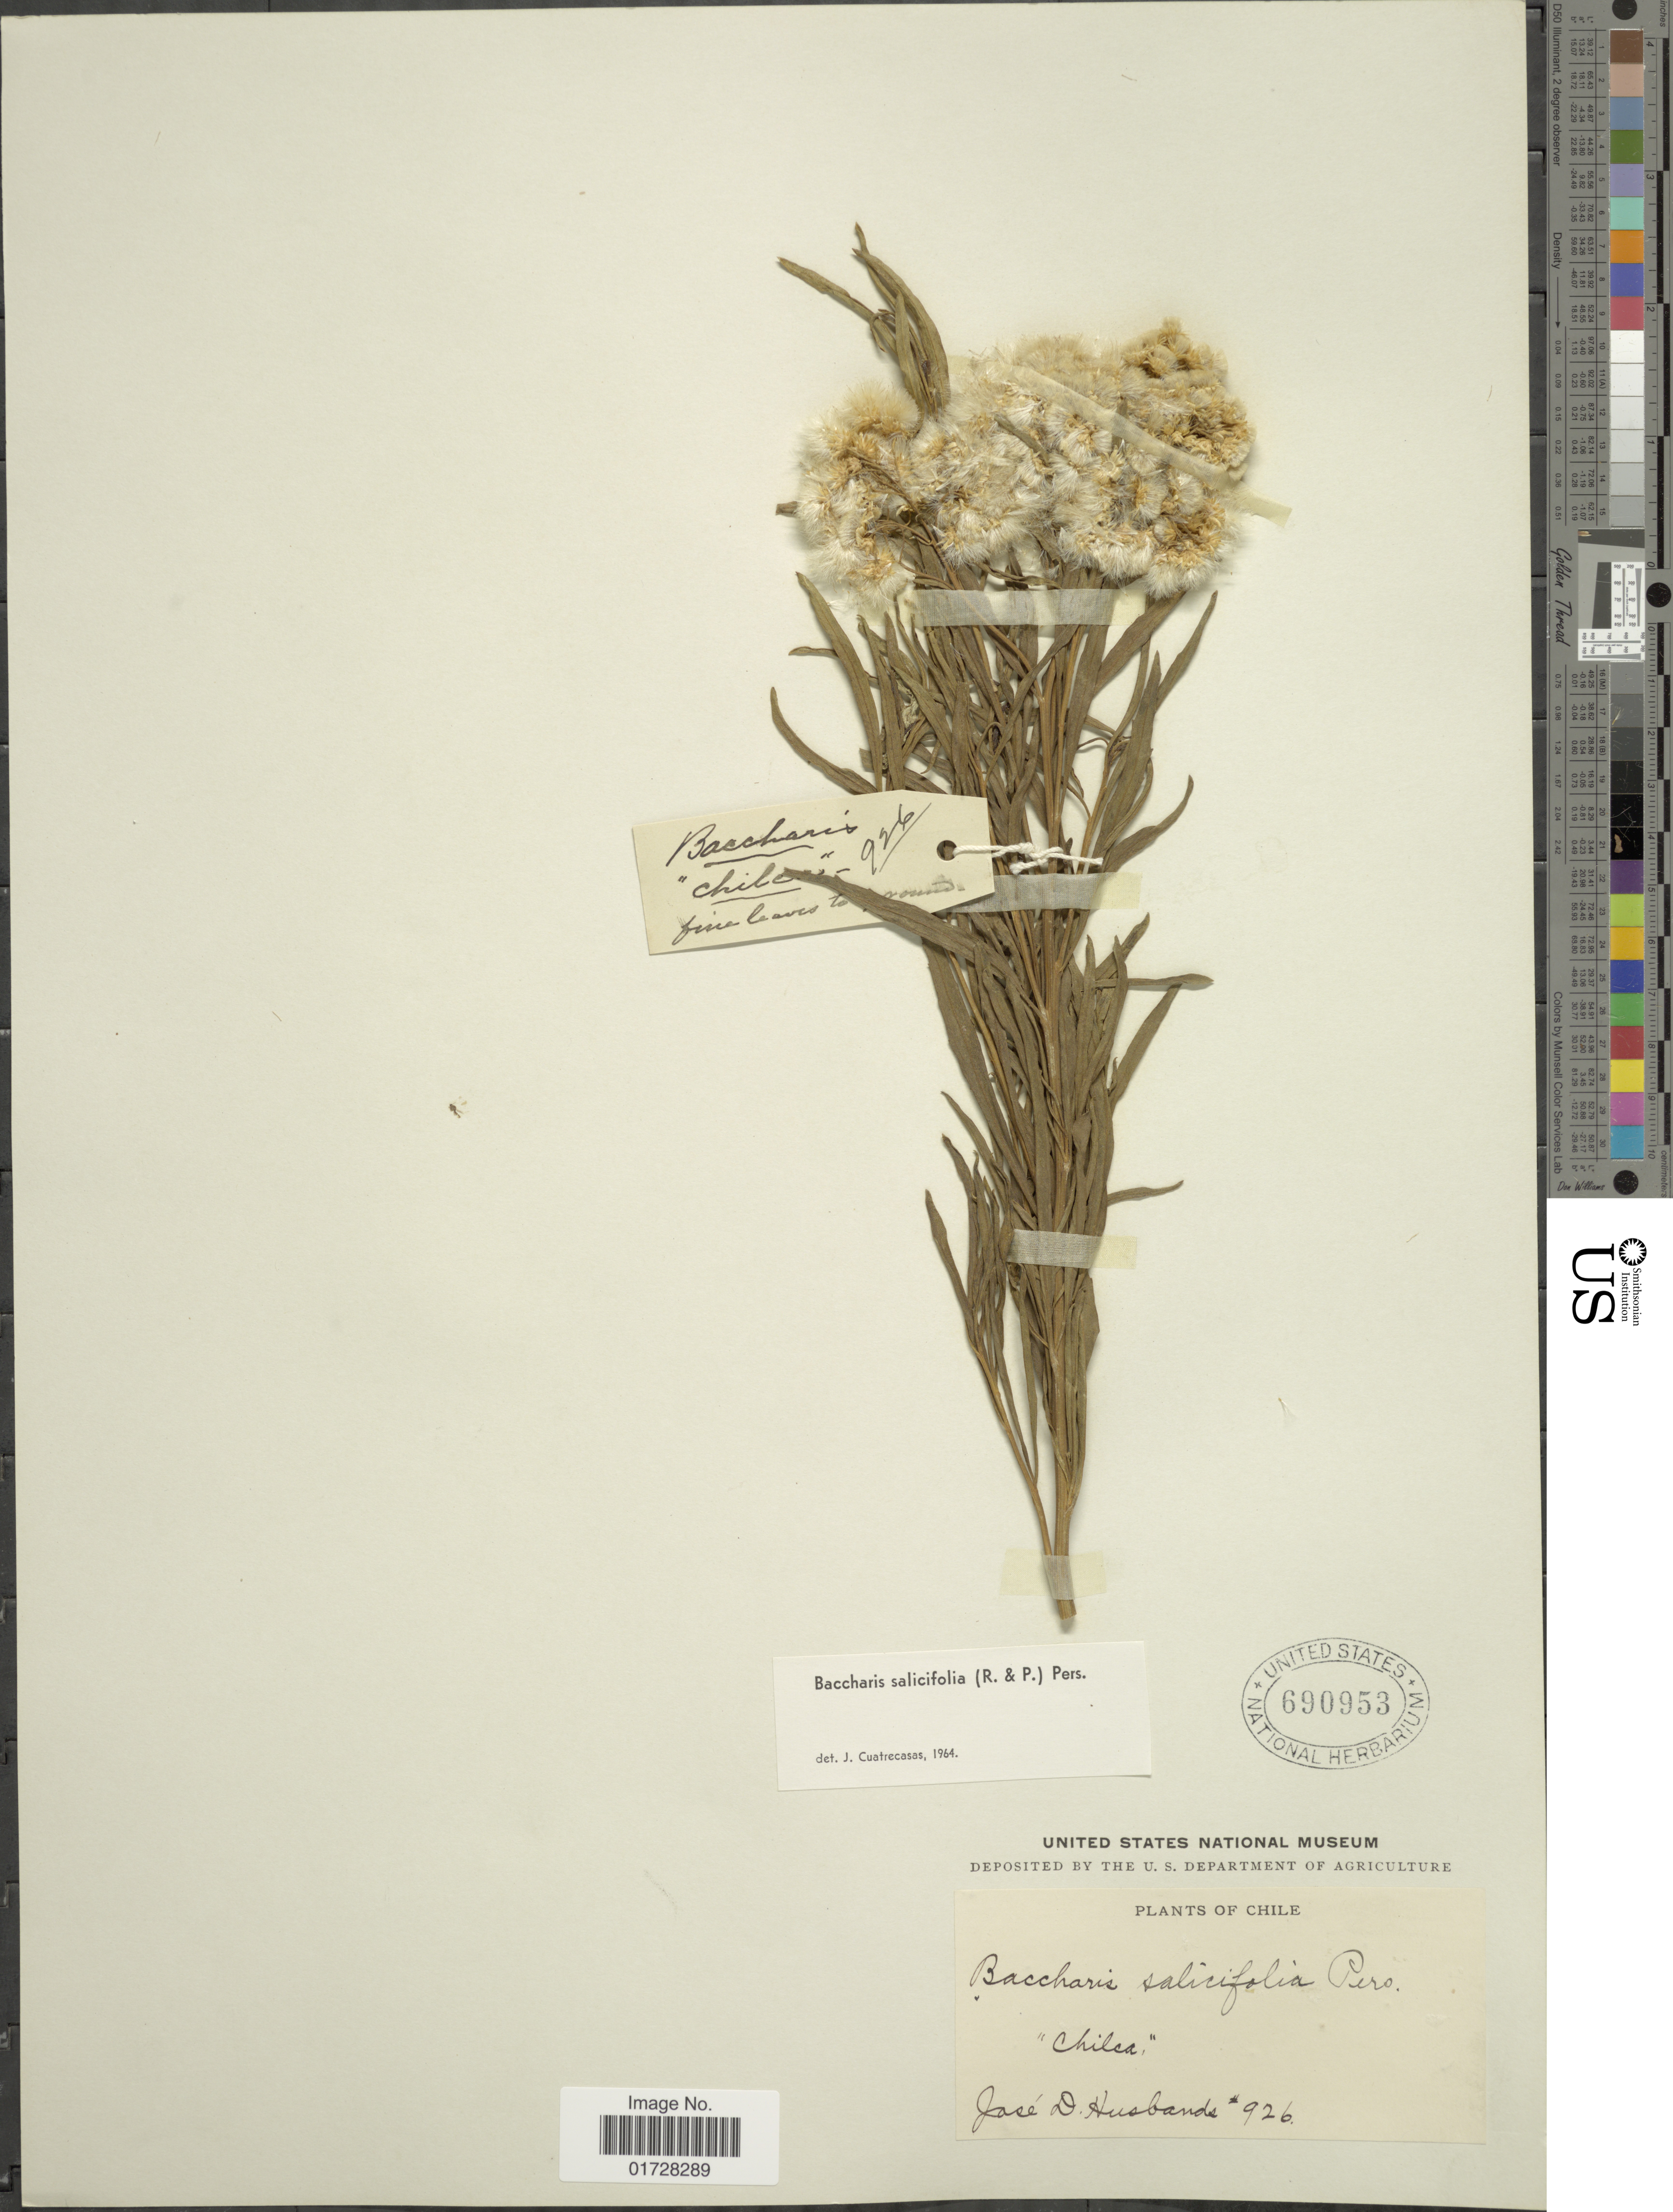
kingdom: Plantae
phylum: Tracheophyta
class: Magnoliopsida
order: Asterales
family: Asteraceae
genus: Baccharis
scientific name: Baccharis salicifolia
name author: (Ruiz & Pav.) Pers.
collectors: J. Husbands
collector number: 926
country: Chile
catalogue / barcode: US 690953